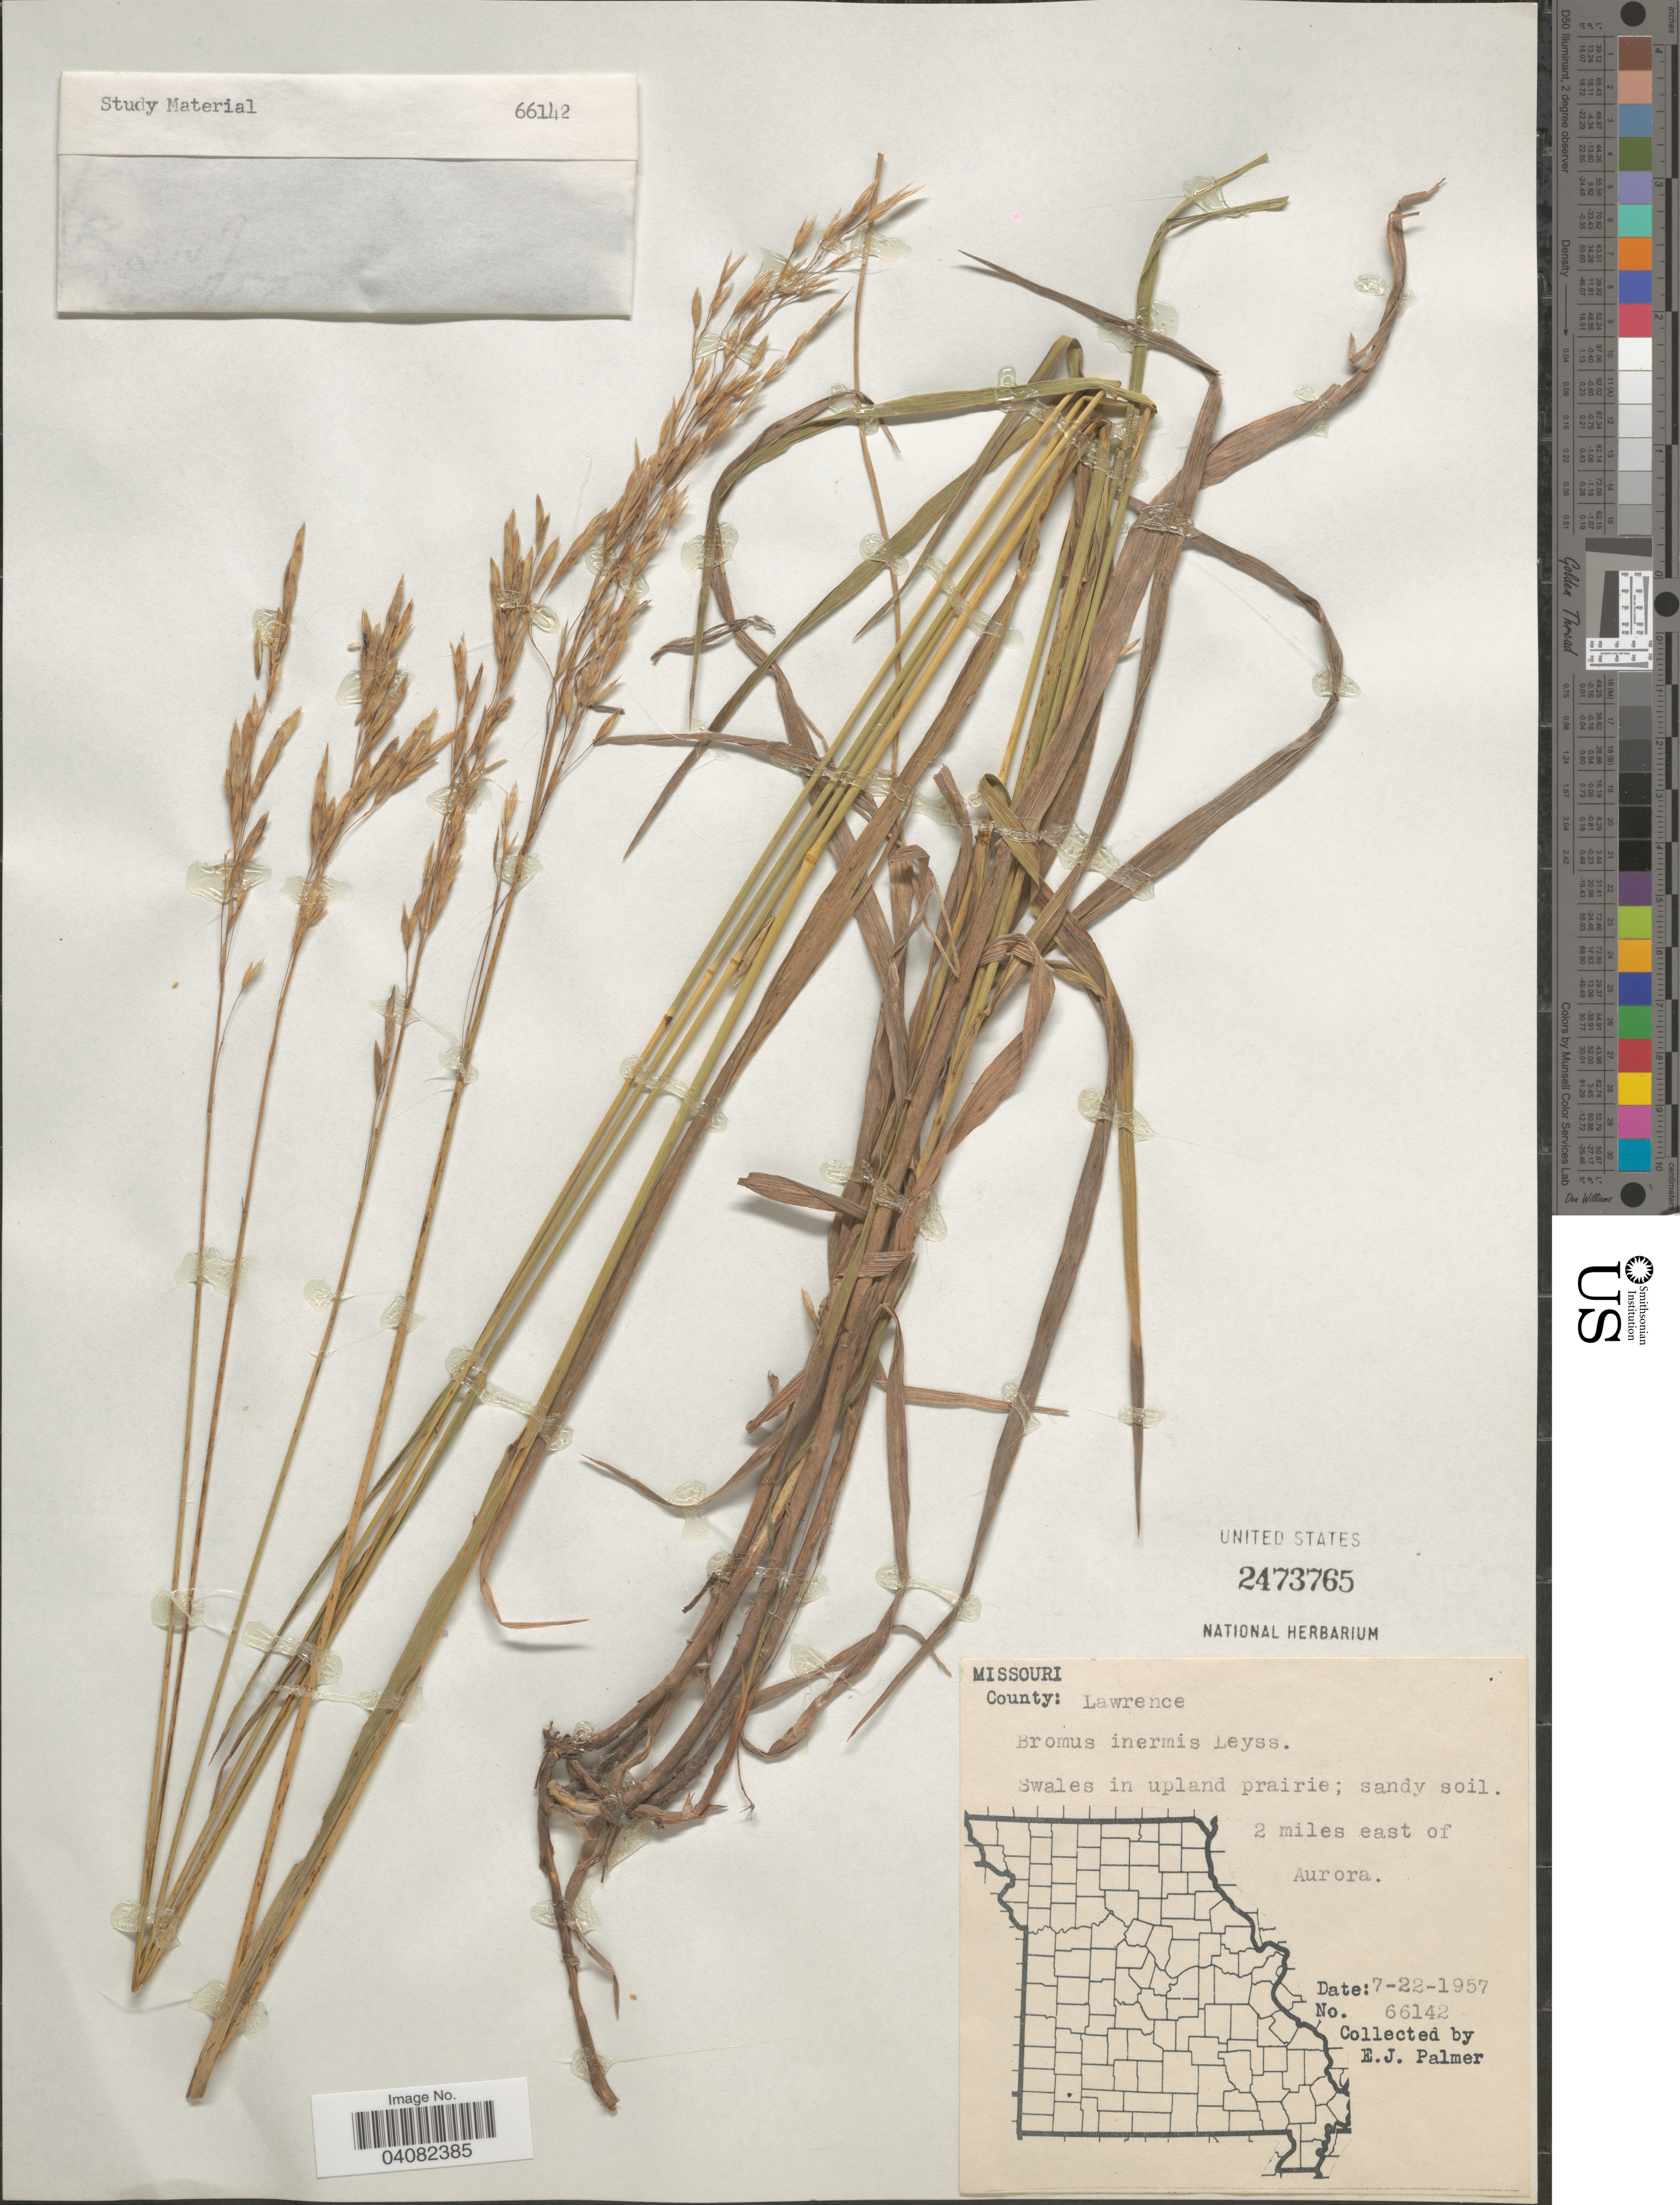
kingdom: Plantae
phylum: Tracheophyta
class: Liliopsida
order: Poales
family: Poaceae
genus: Bromus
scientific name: Bromus inermis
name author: Leyss.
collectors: E. J. Palmer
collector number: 66142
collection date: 1957-07-22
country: United States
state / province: Missouri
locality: County: Lawrence. 2 miles east of Aurora.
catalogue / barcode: US 2473765